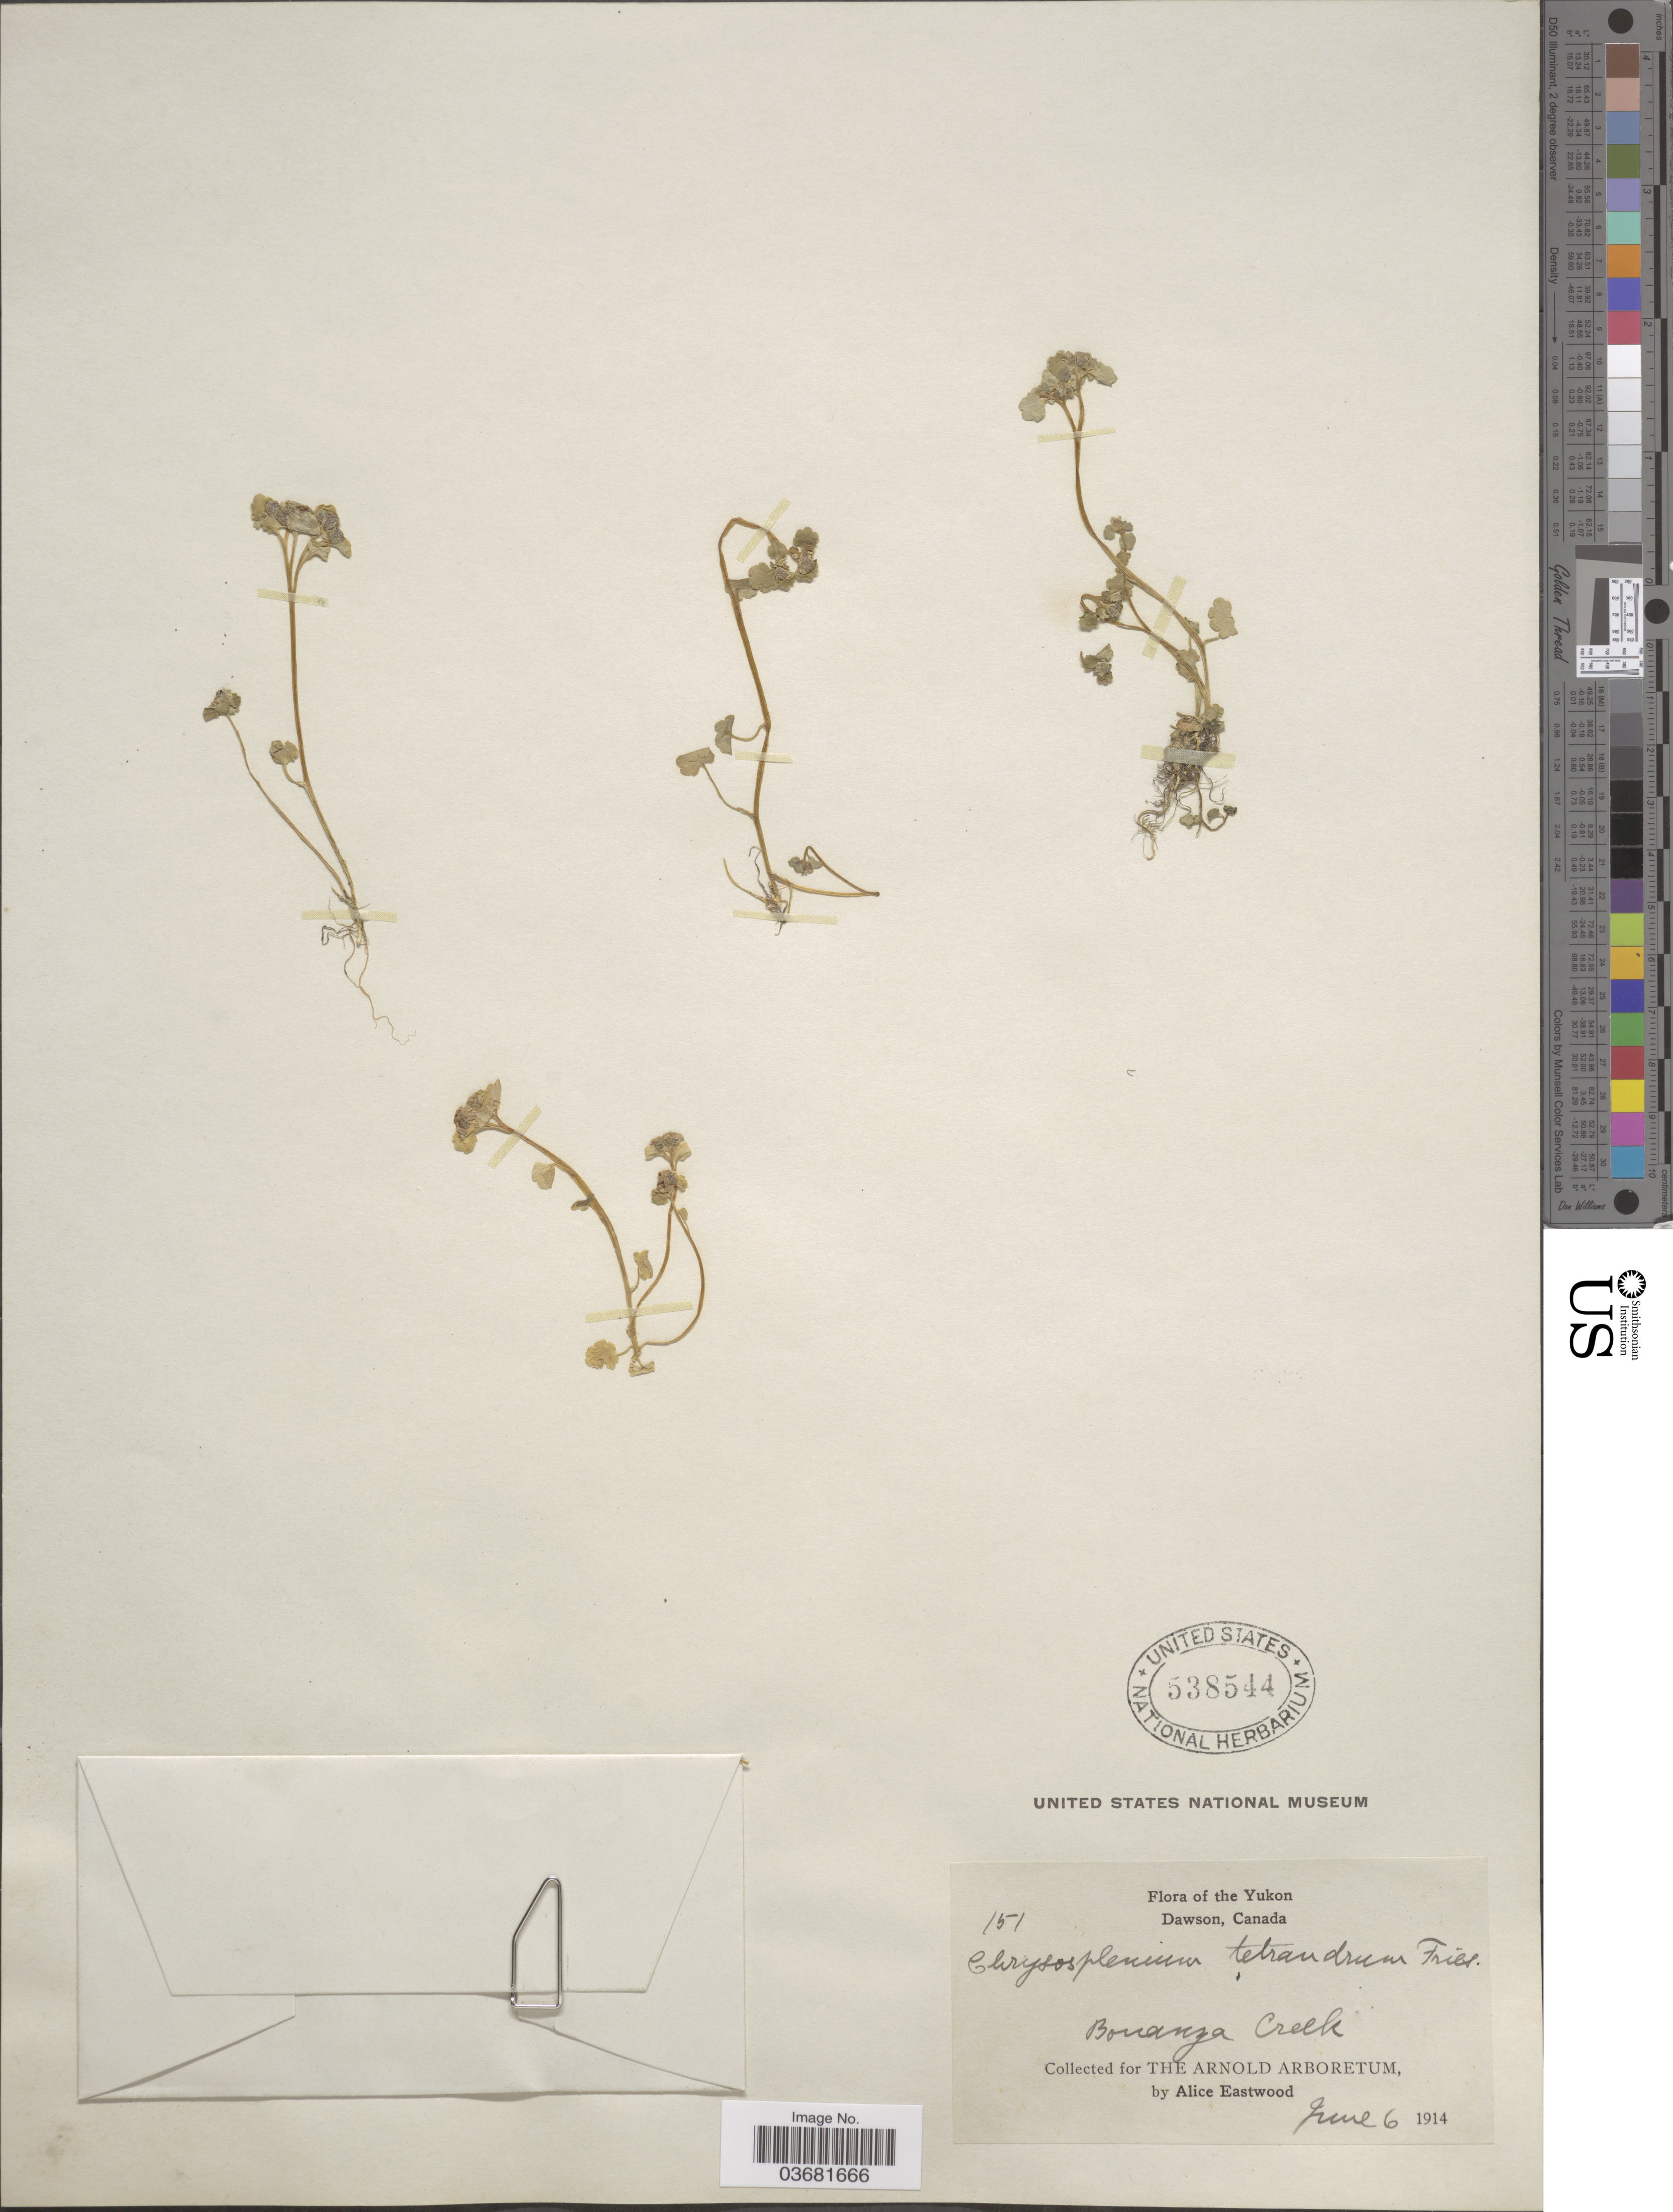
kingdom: Plantae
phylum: Tracheophyta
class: Magnoliopsida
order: Saxifragales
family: Saxifragaceae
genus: Chrysosplenium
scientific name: Chrysosplenium tetrandrum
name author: (N. Lund) Th. Fr.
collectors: A. Eastwood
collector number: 151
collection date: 1914-06-06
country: Canada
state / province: Yukon Territory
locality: The Yukon. Dawson. Bonanza Creek.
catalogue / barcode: US 538544